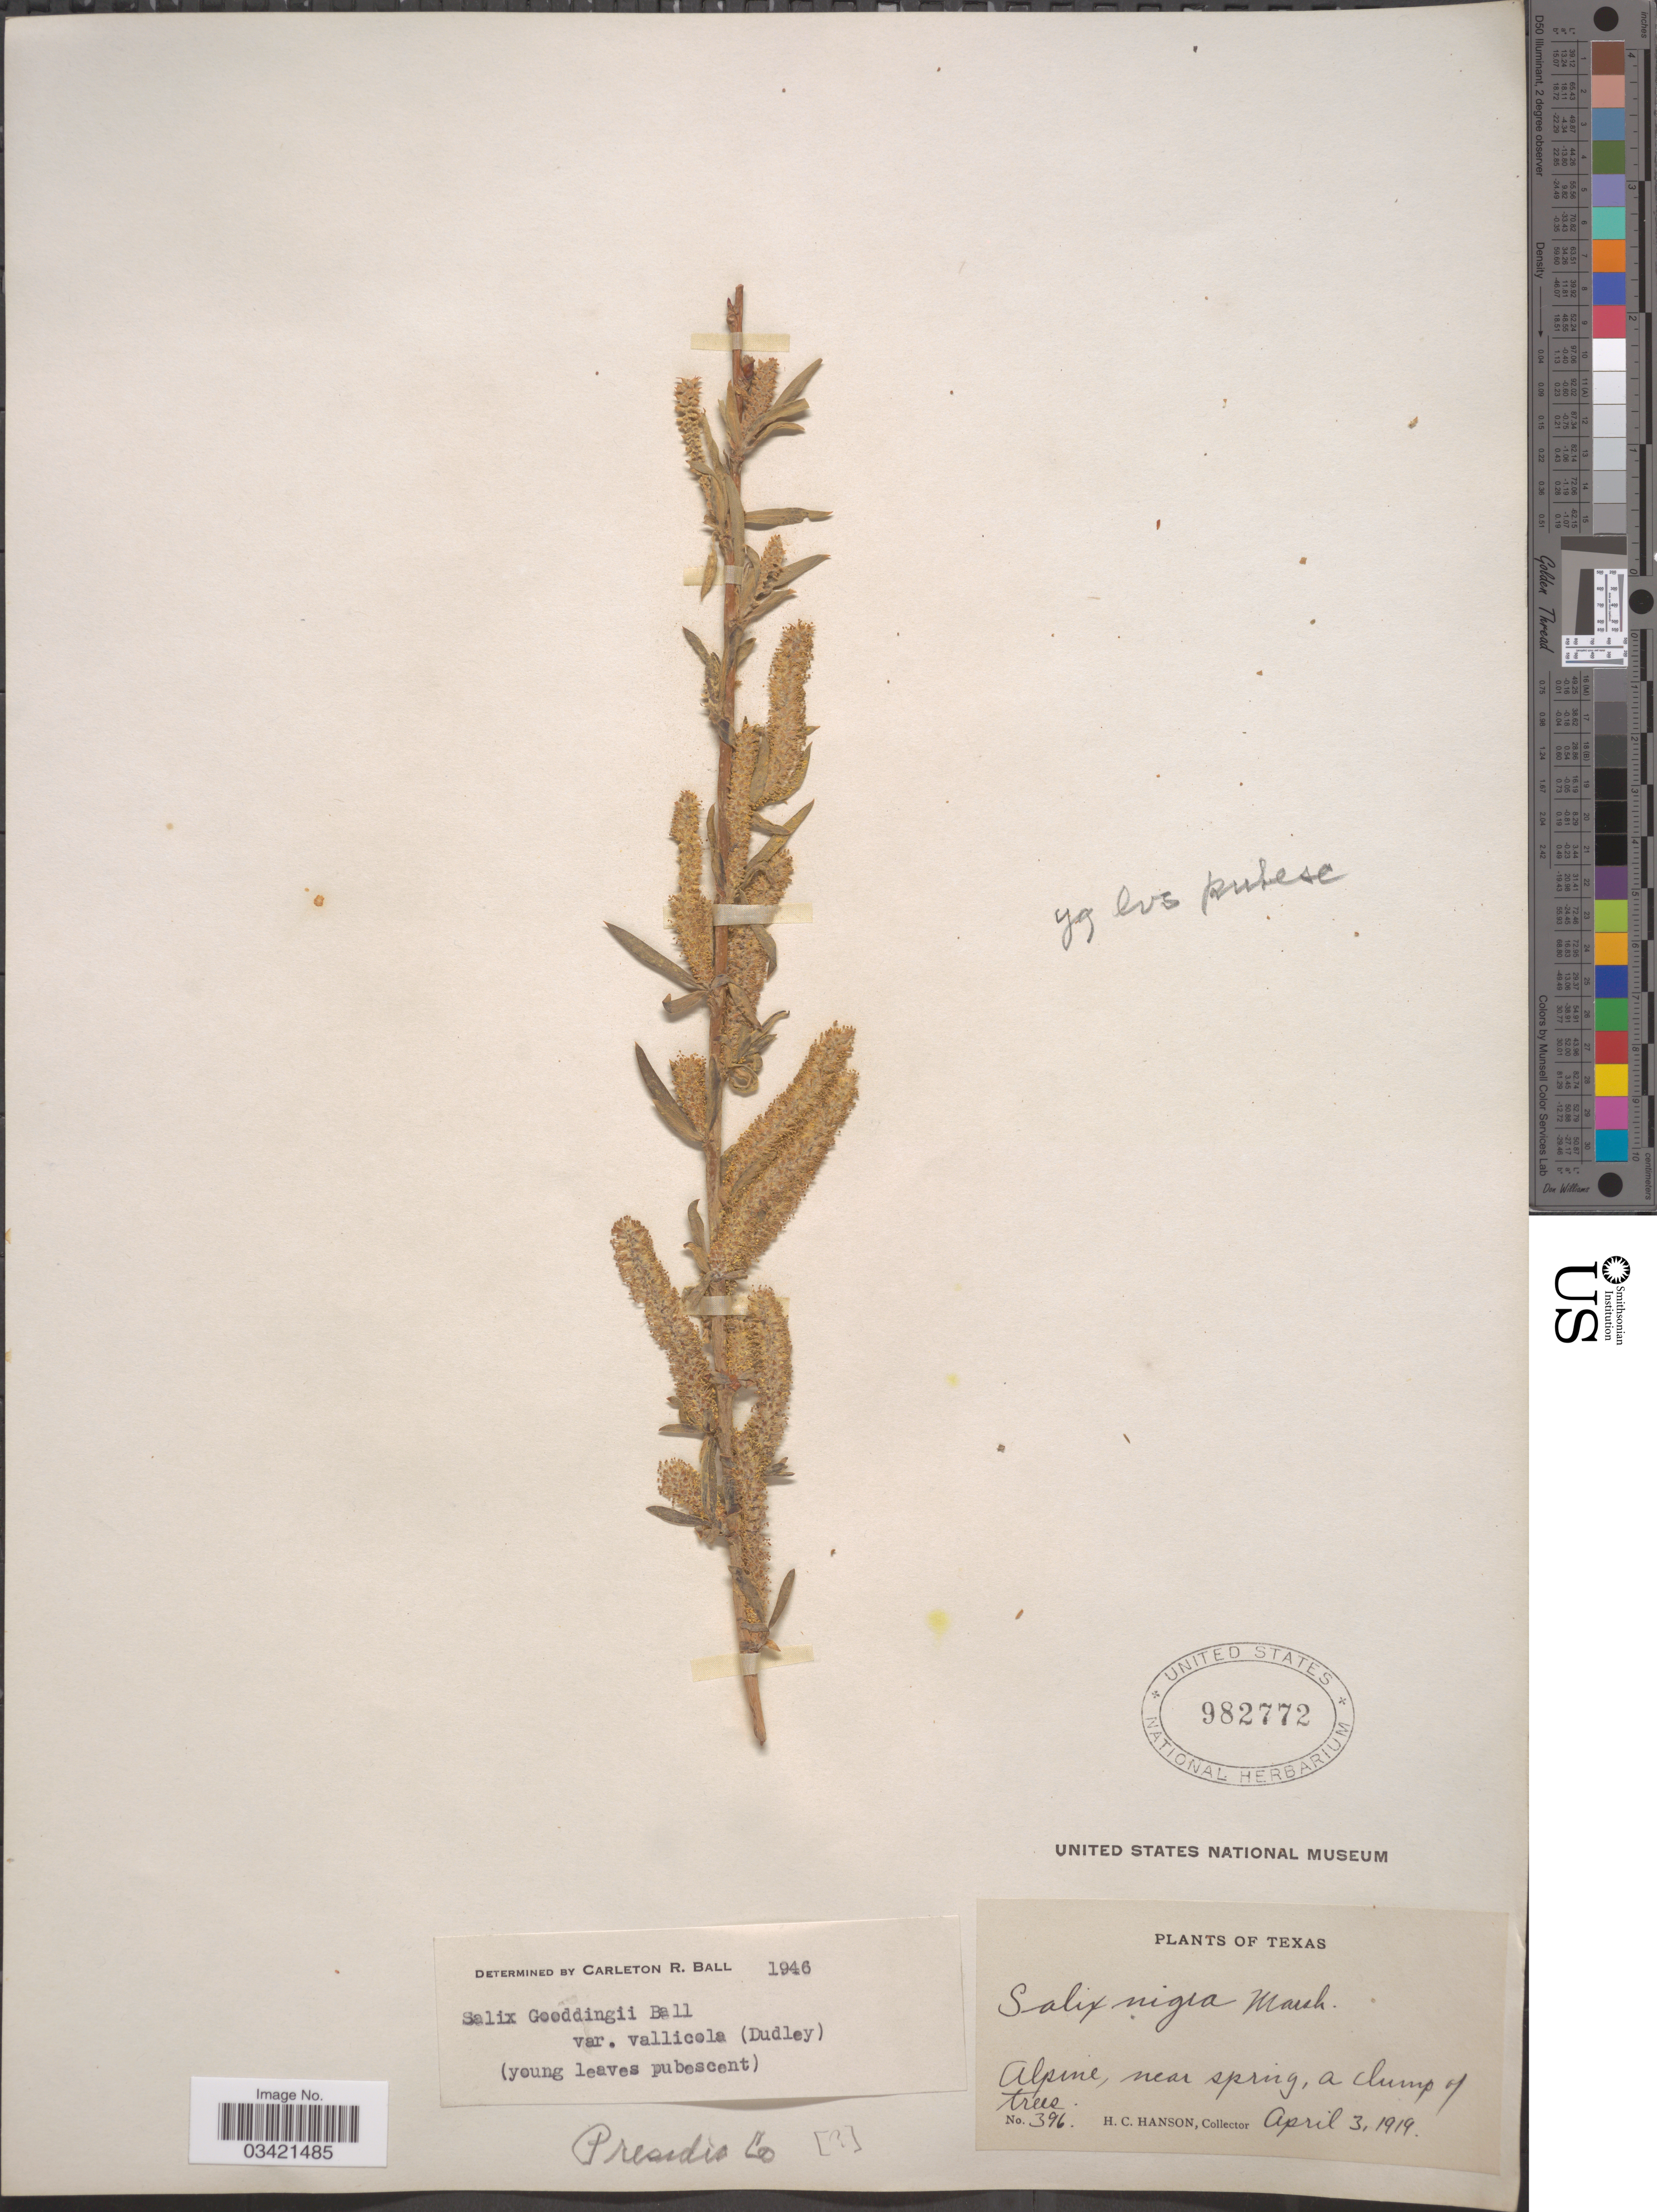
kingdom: Plantae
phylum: Tracheophyta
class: Magnoliopsida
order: Malpighiales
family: Salicaceae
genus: Salix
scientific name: Salix gooddingii var. vallicola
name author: (Dudley) C.R. Ball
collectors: H. Hanson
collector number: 396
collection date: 1919-04-03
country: United States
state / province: Texas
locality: Alpine, near spring. Presidio Co.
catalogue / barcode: US 982772